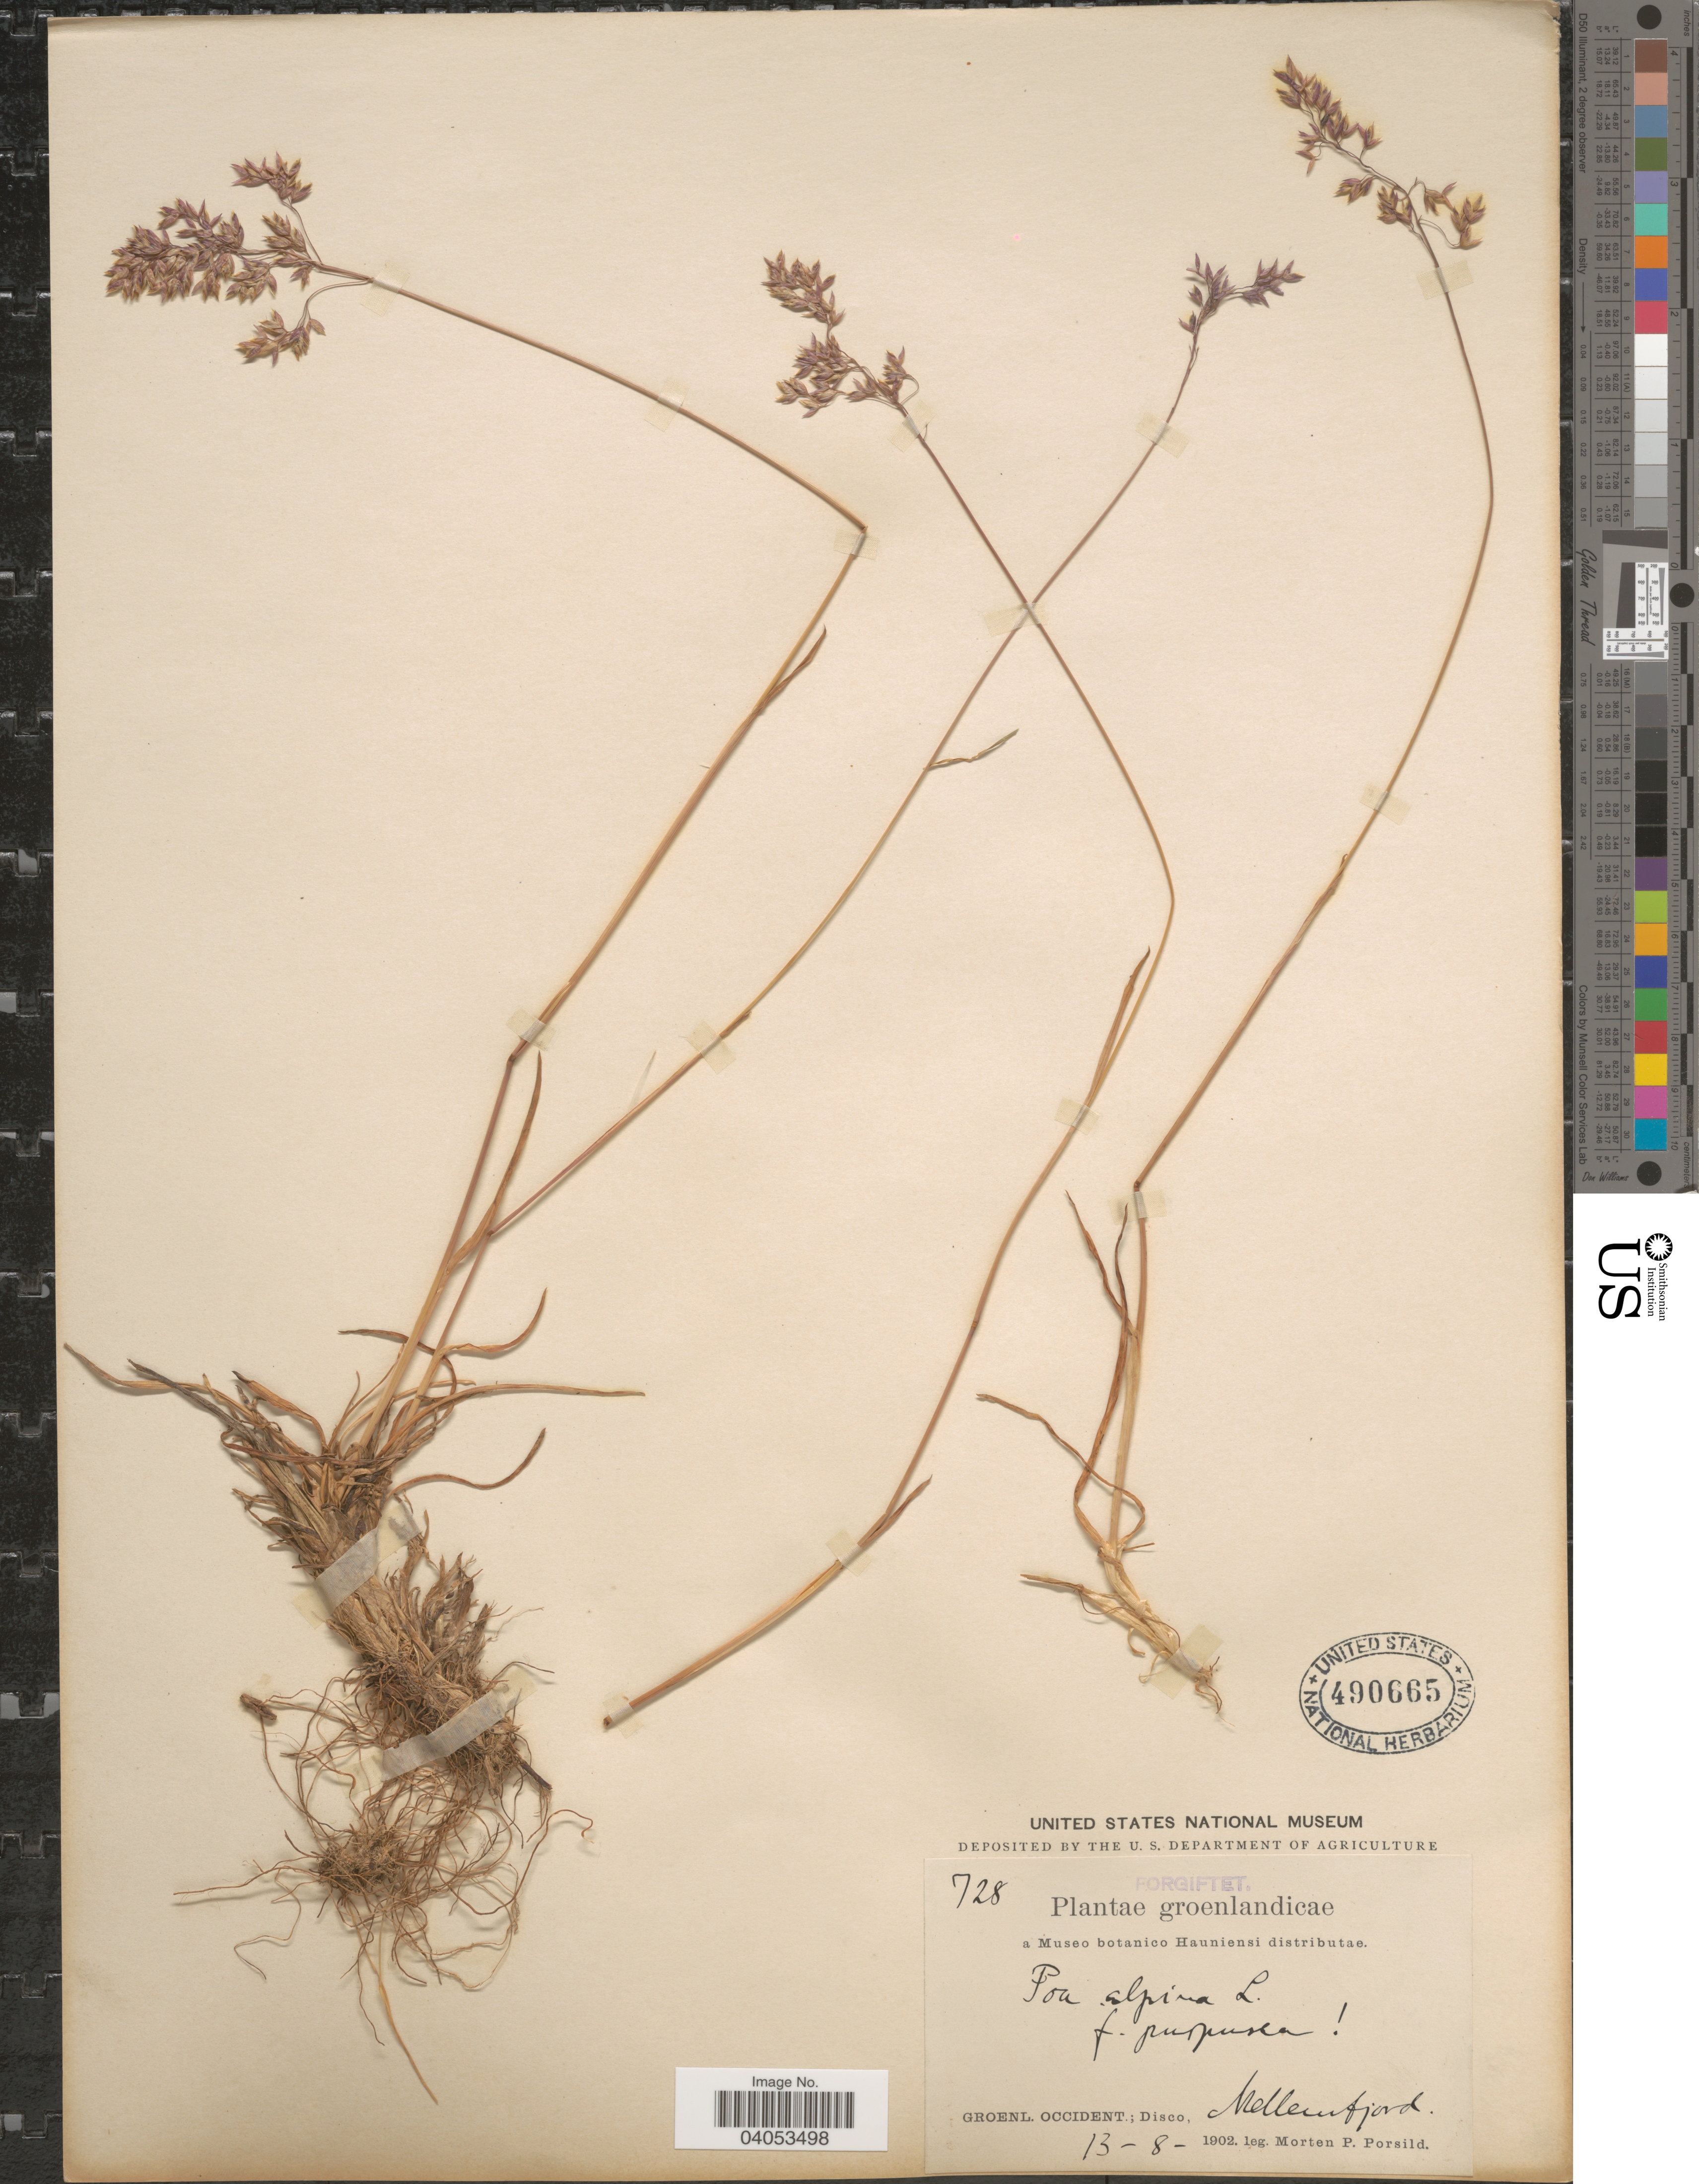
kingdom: Plantae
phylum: Tracheophyta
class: Liliopsida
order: Poales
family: Poaceae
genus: Poa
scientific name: Poa alpina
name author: L.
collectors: M. P. Porsild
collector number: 728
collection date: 1902-08-13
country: Greenland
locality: Groenlandicae. Groenl. Occident.; Disco, Mellemfjord.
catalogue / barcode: US 490665